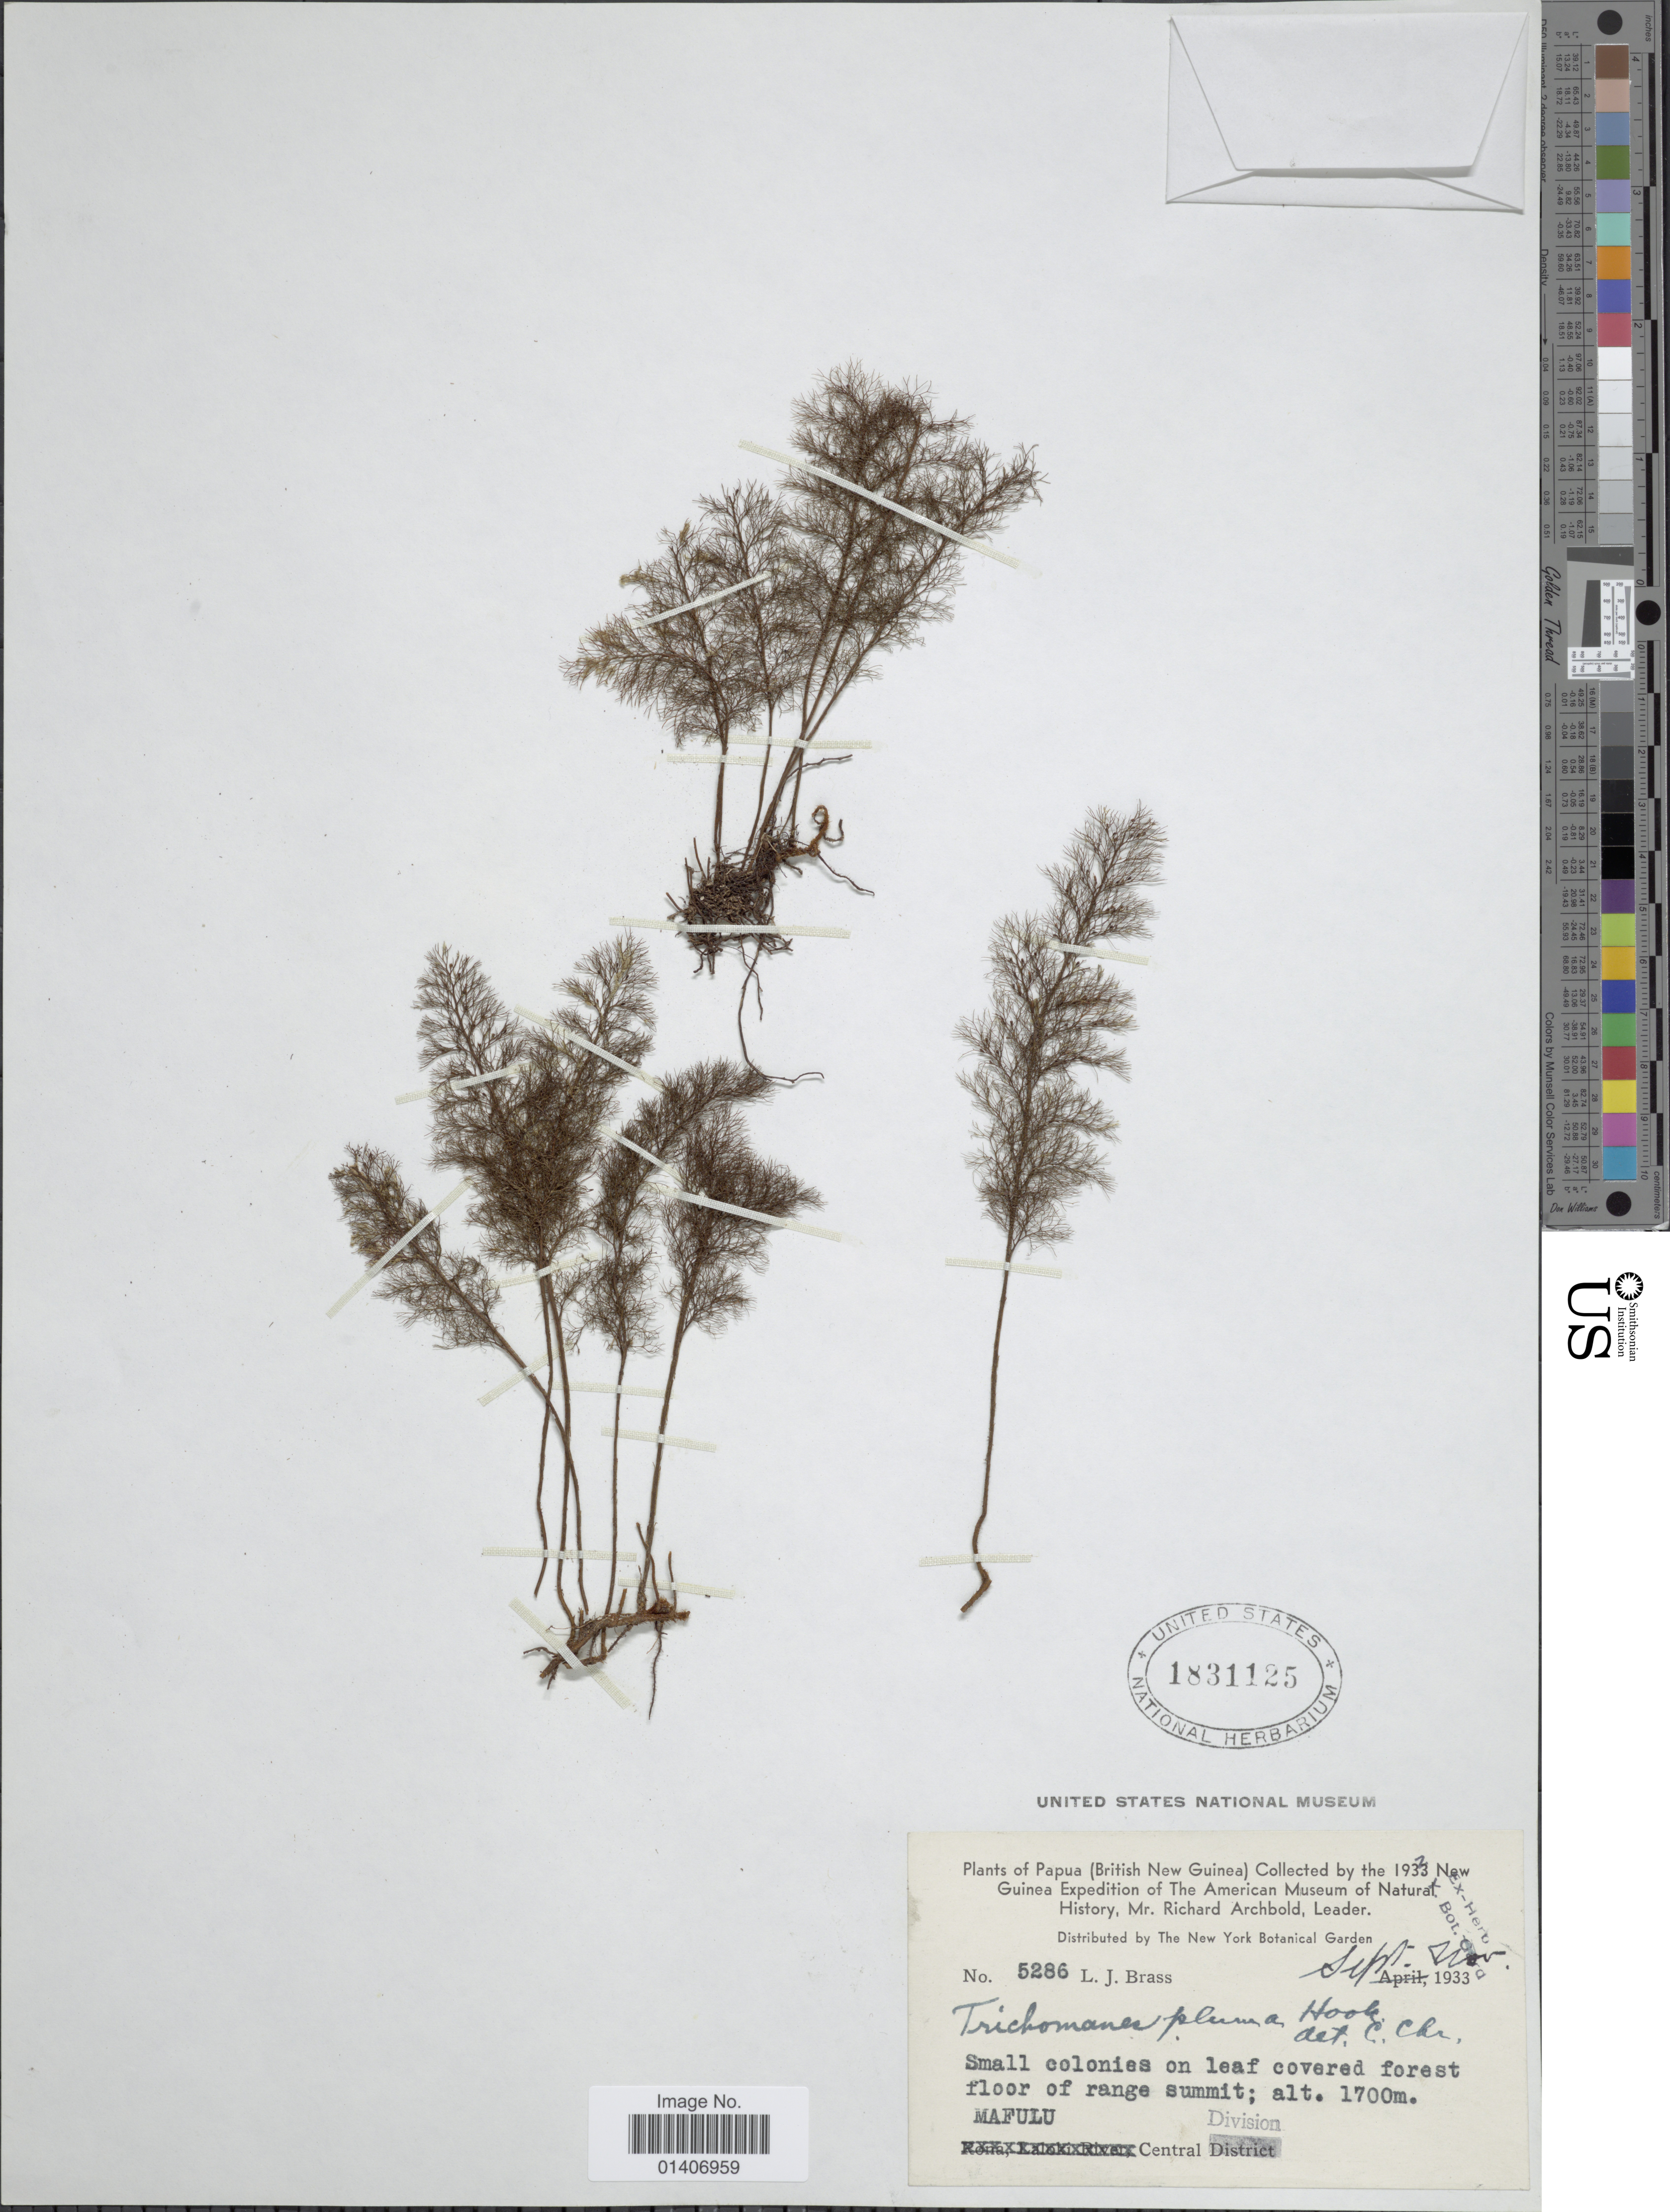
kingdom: Plantae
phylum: Tracheophyta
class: Polypodiopsida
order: Hymenophyllales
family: Hymenophyllaceae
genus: Abrodictyum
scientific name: Abrodictyum meifolium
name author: (Bory) Ebihara & K. Iwats.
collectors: L. J. Brass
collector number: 5286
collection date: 1933-09/1933-11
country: Papua New Guinea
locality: Papua( British New Guinea), Mafulu, Central Division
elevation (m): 1700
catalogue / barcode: US 1831125